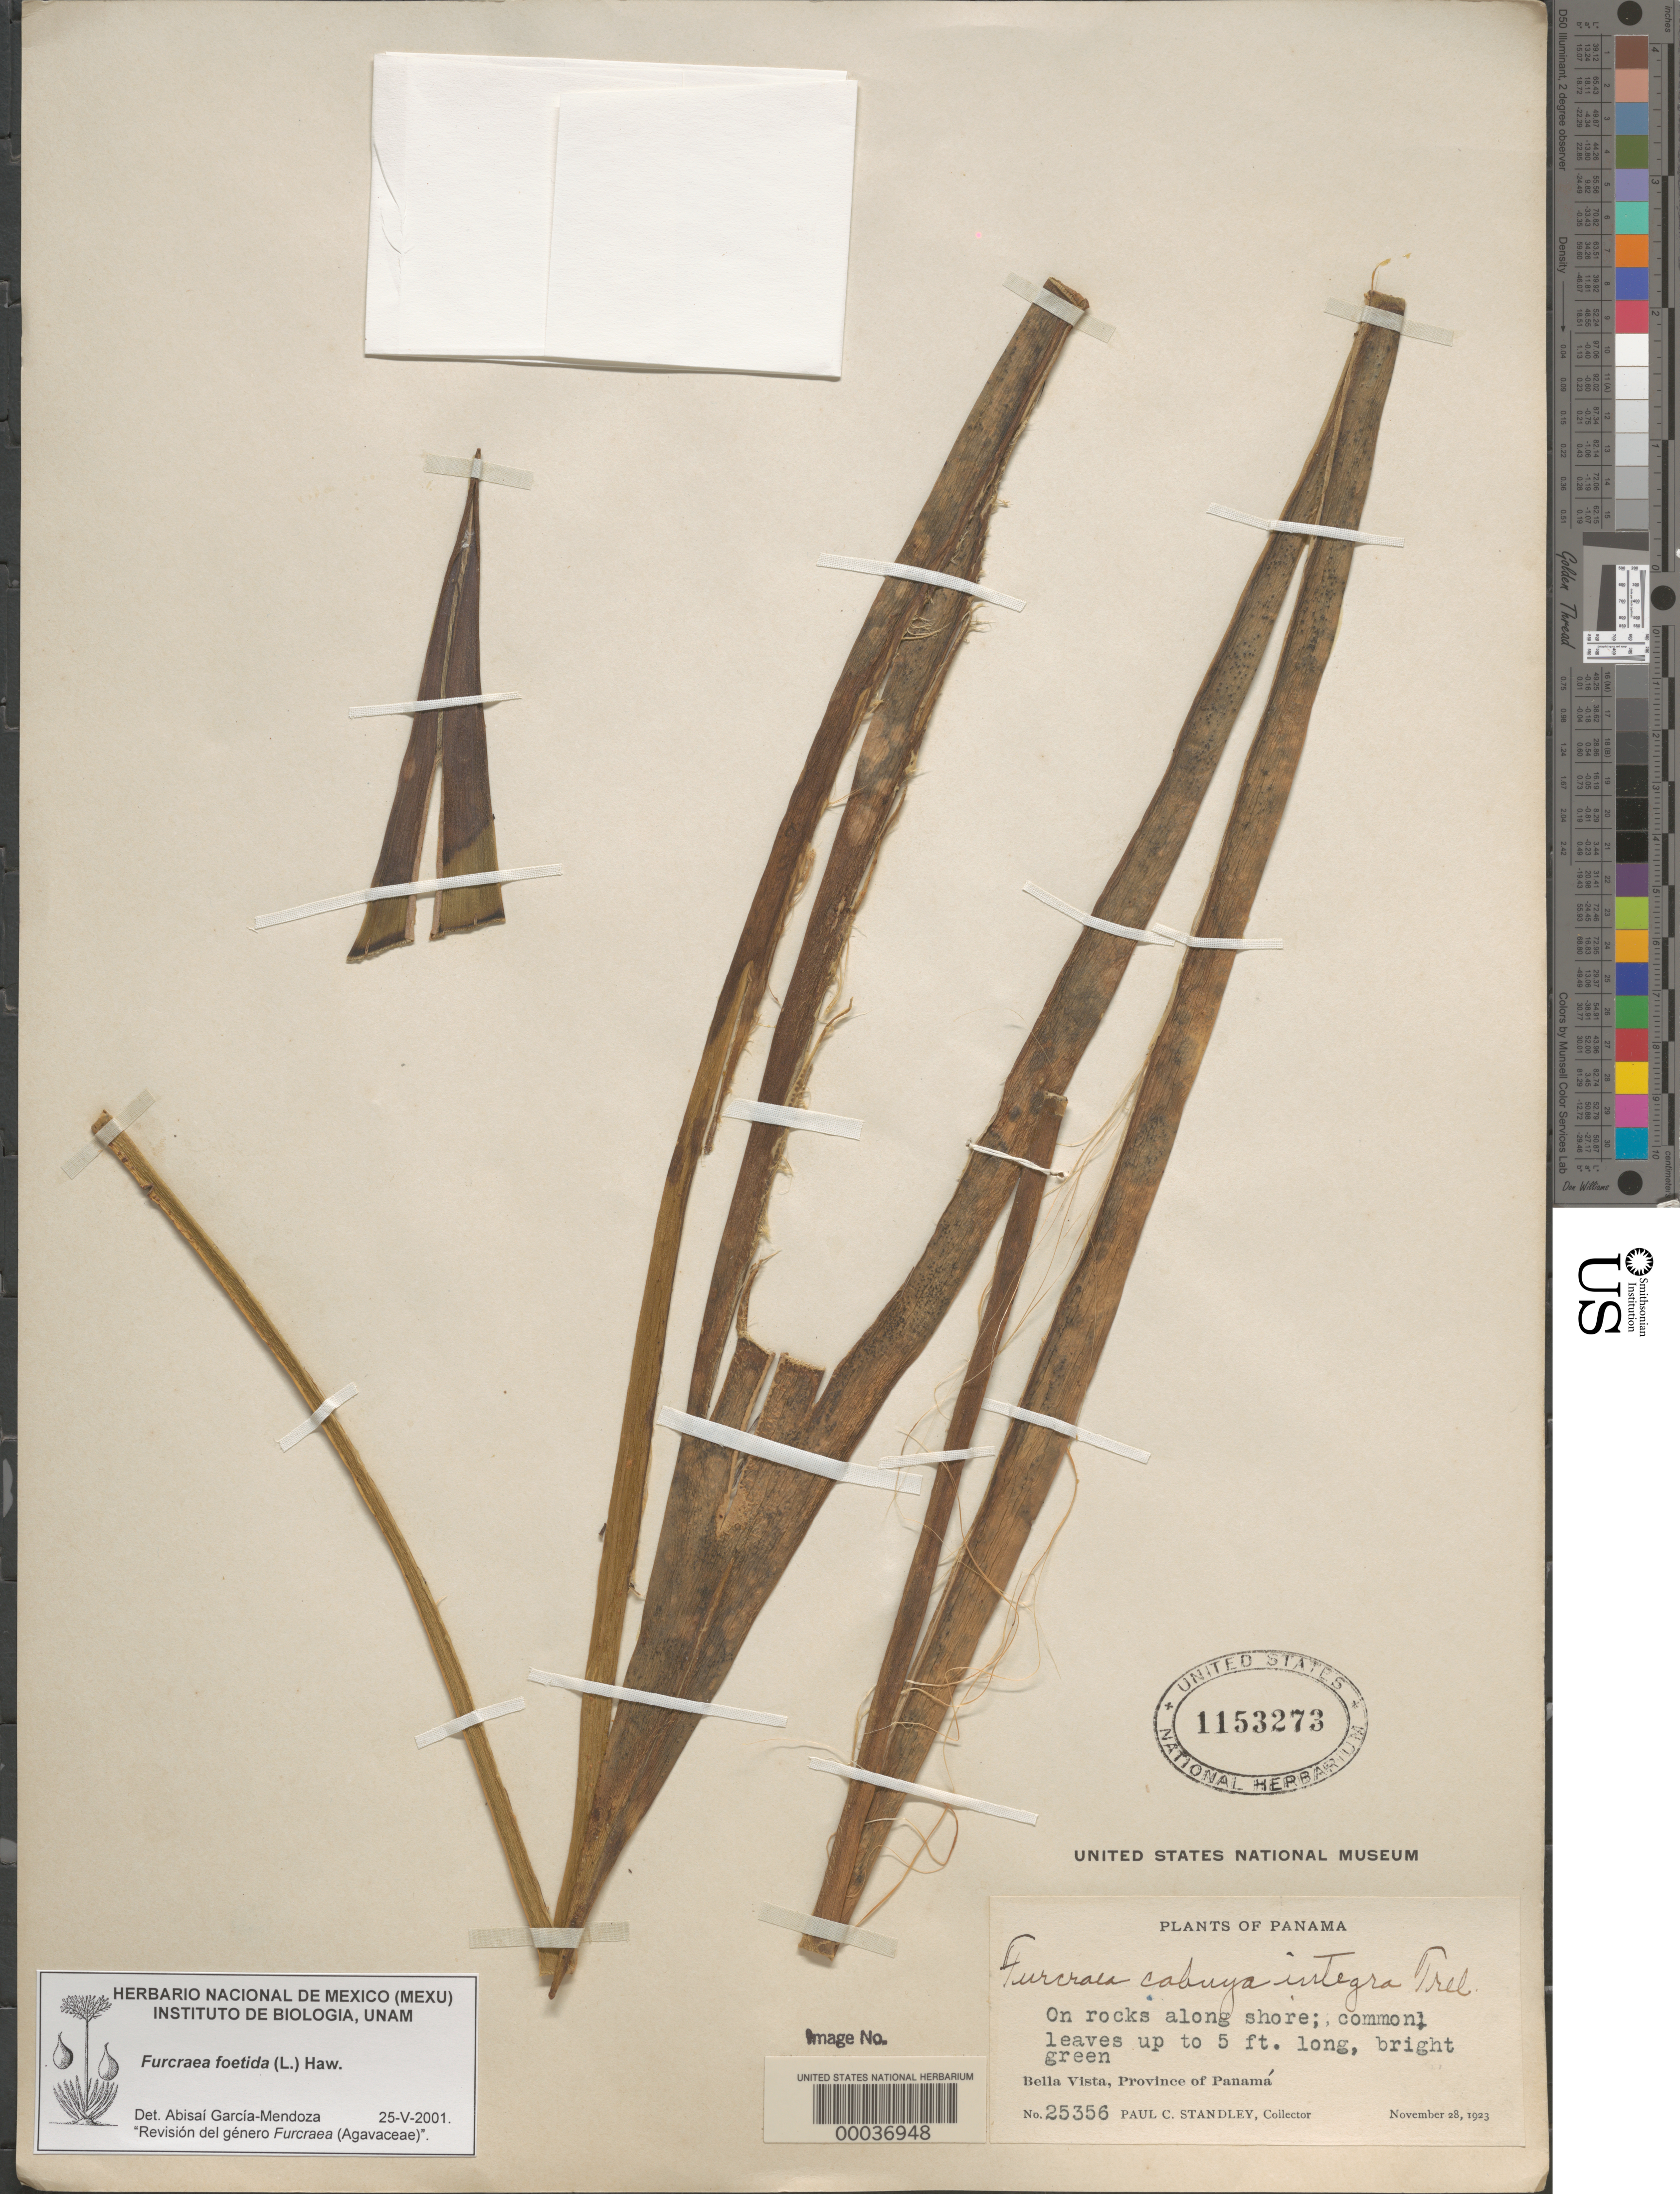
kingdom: Plantae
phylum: Tracheophyta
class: Liliopsida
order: Asparagales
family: Asparagaceae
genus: Furcraea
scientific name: Furcraea foetida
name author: (L.) Haw.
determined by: García-Mendoza, A.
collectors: P. C. Standley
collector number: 25356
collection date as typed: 28 Nov 1923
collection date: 1923-11-28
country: Panama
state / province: Panamá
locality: Bella Vista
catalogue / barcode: US 1153273